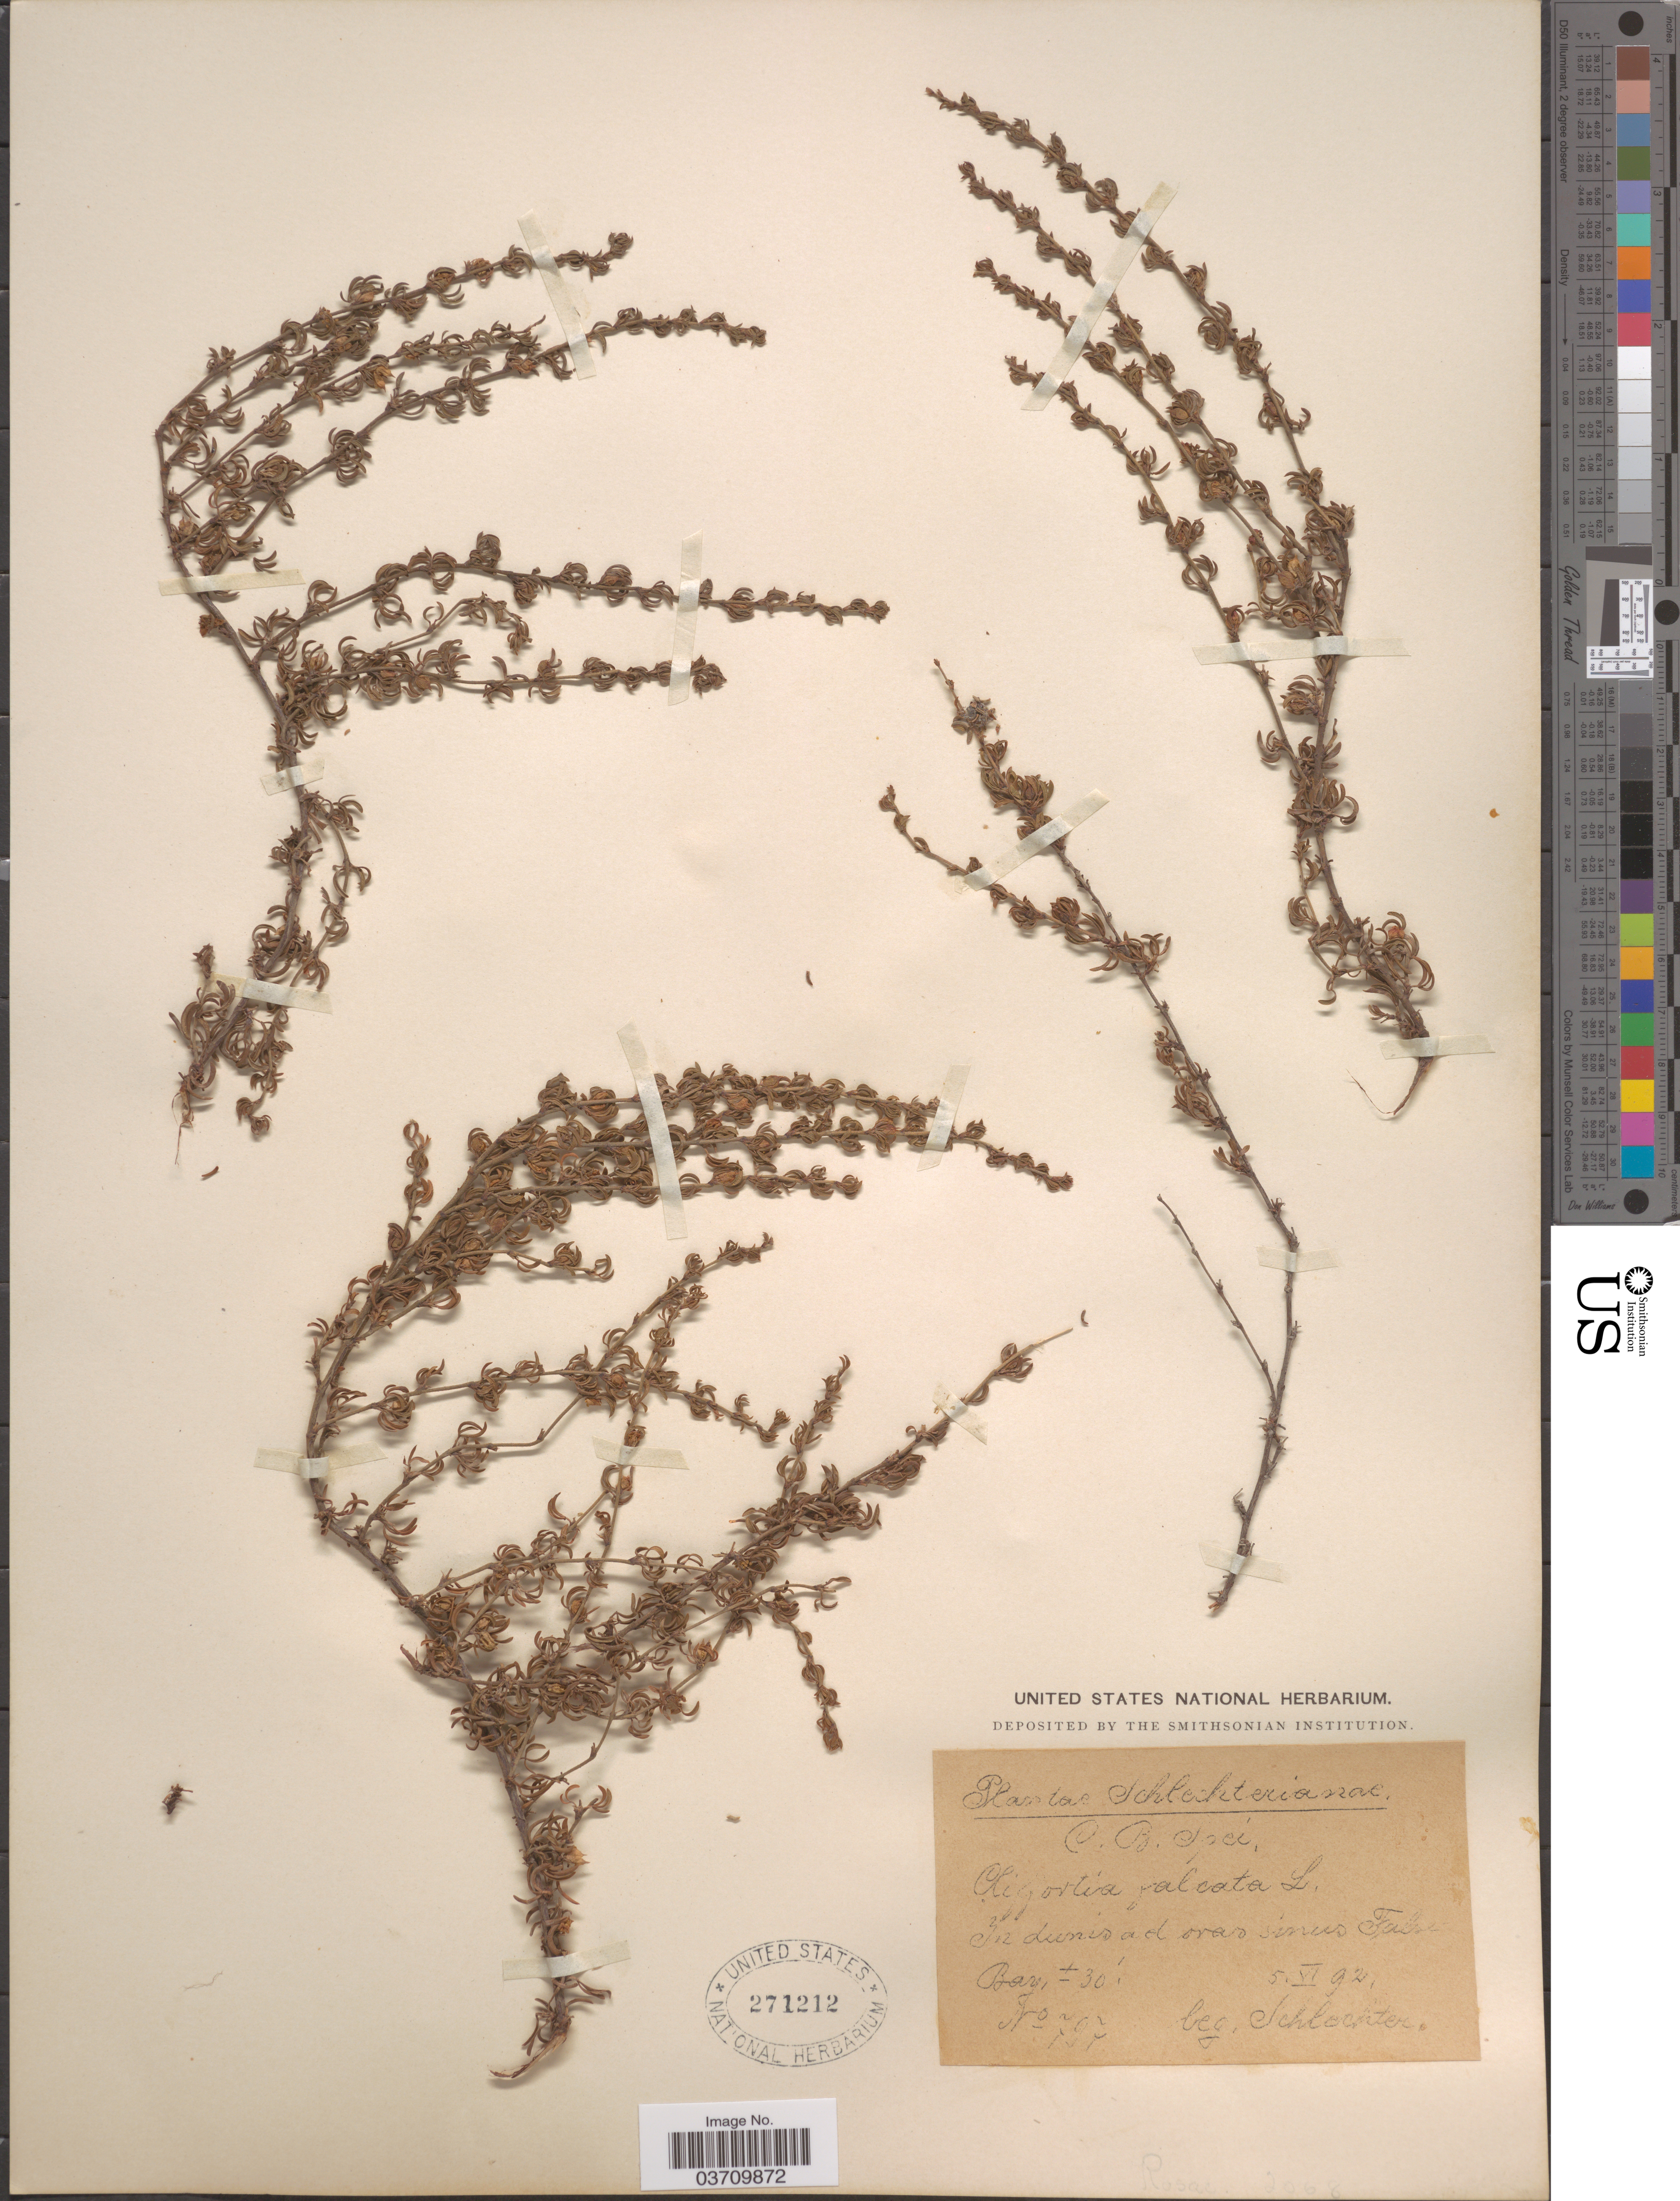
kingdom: Plantae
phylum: Tracheophyta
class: Magnoliopsida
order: Rosales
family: Rosaceae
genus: Cliffortia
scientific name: Cliffortia falcata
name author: L. f.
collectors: Schlechter, --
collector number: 797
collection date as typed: Transcribed d/m/y: 5/6/92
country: South Africa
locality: C. B. Spei. In dunis ad oras sinus False Bay.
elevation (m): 9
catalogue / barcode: US 271212